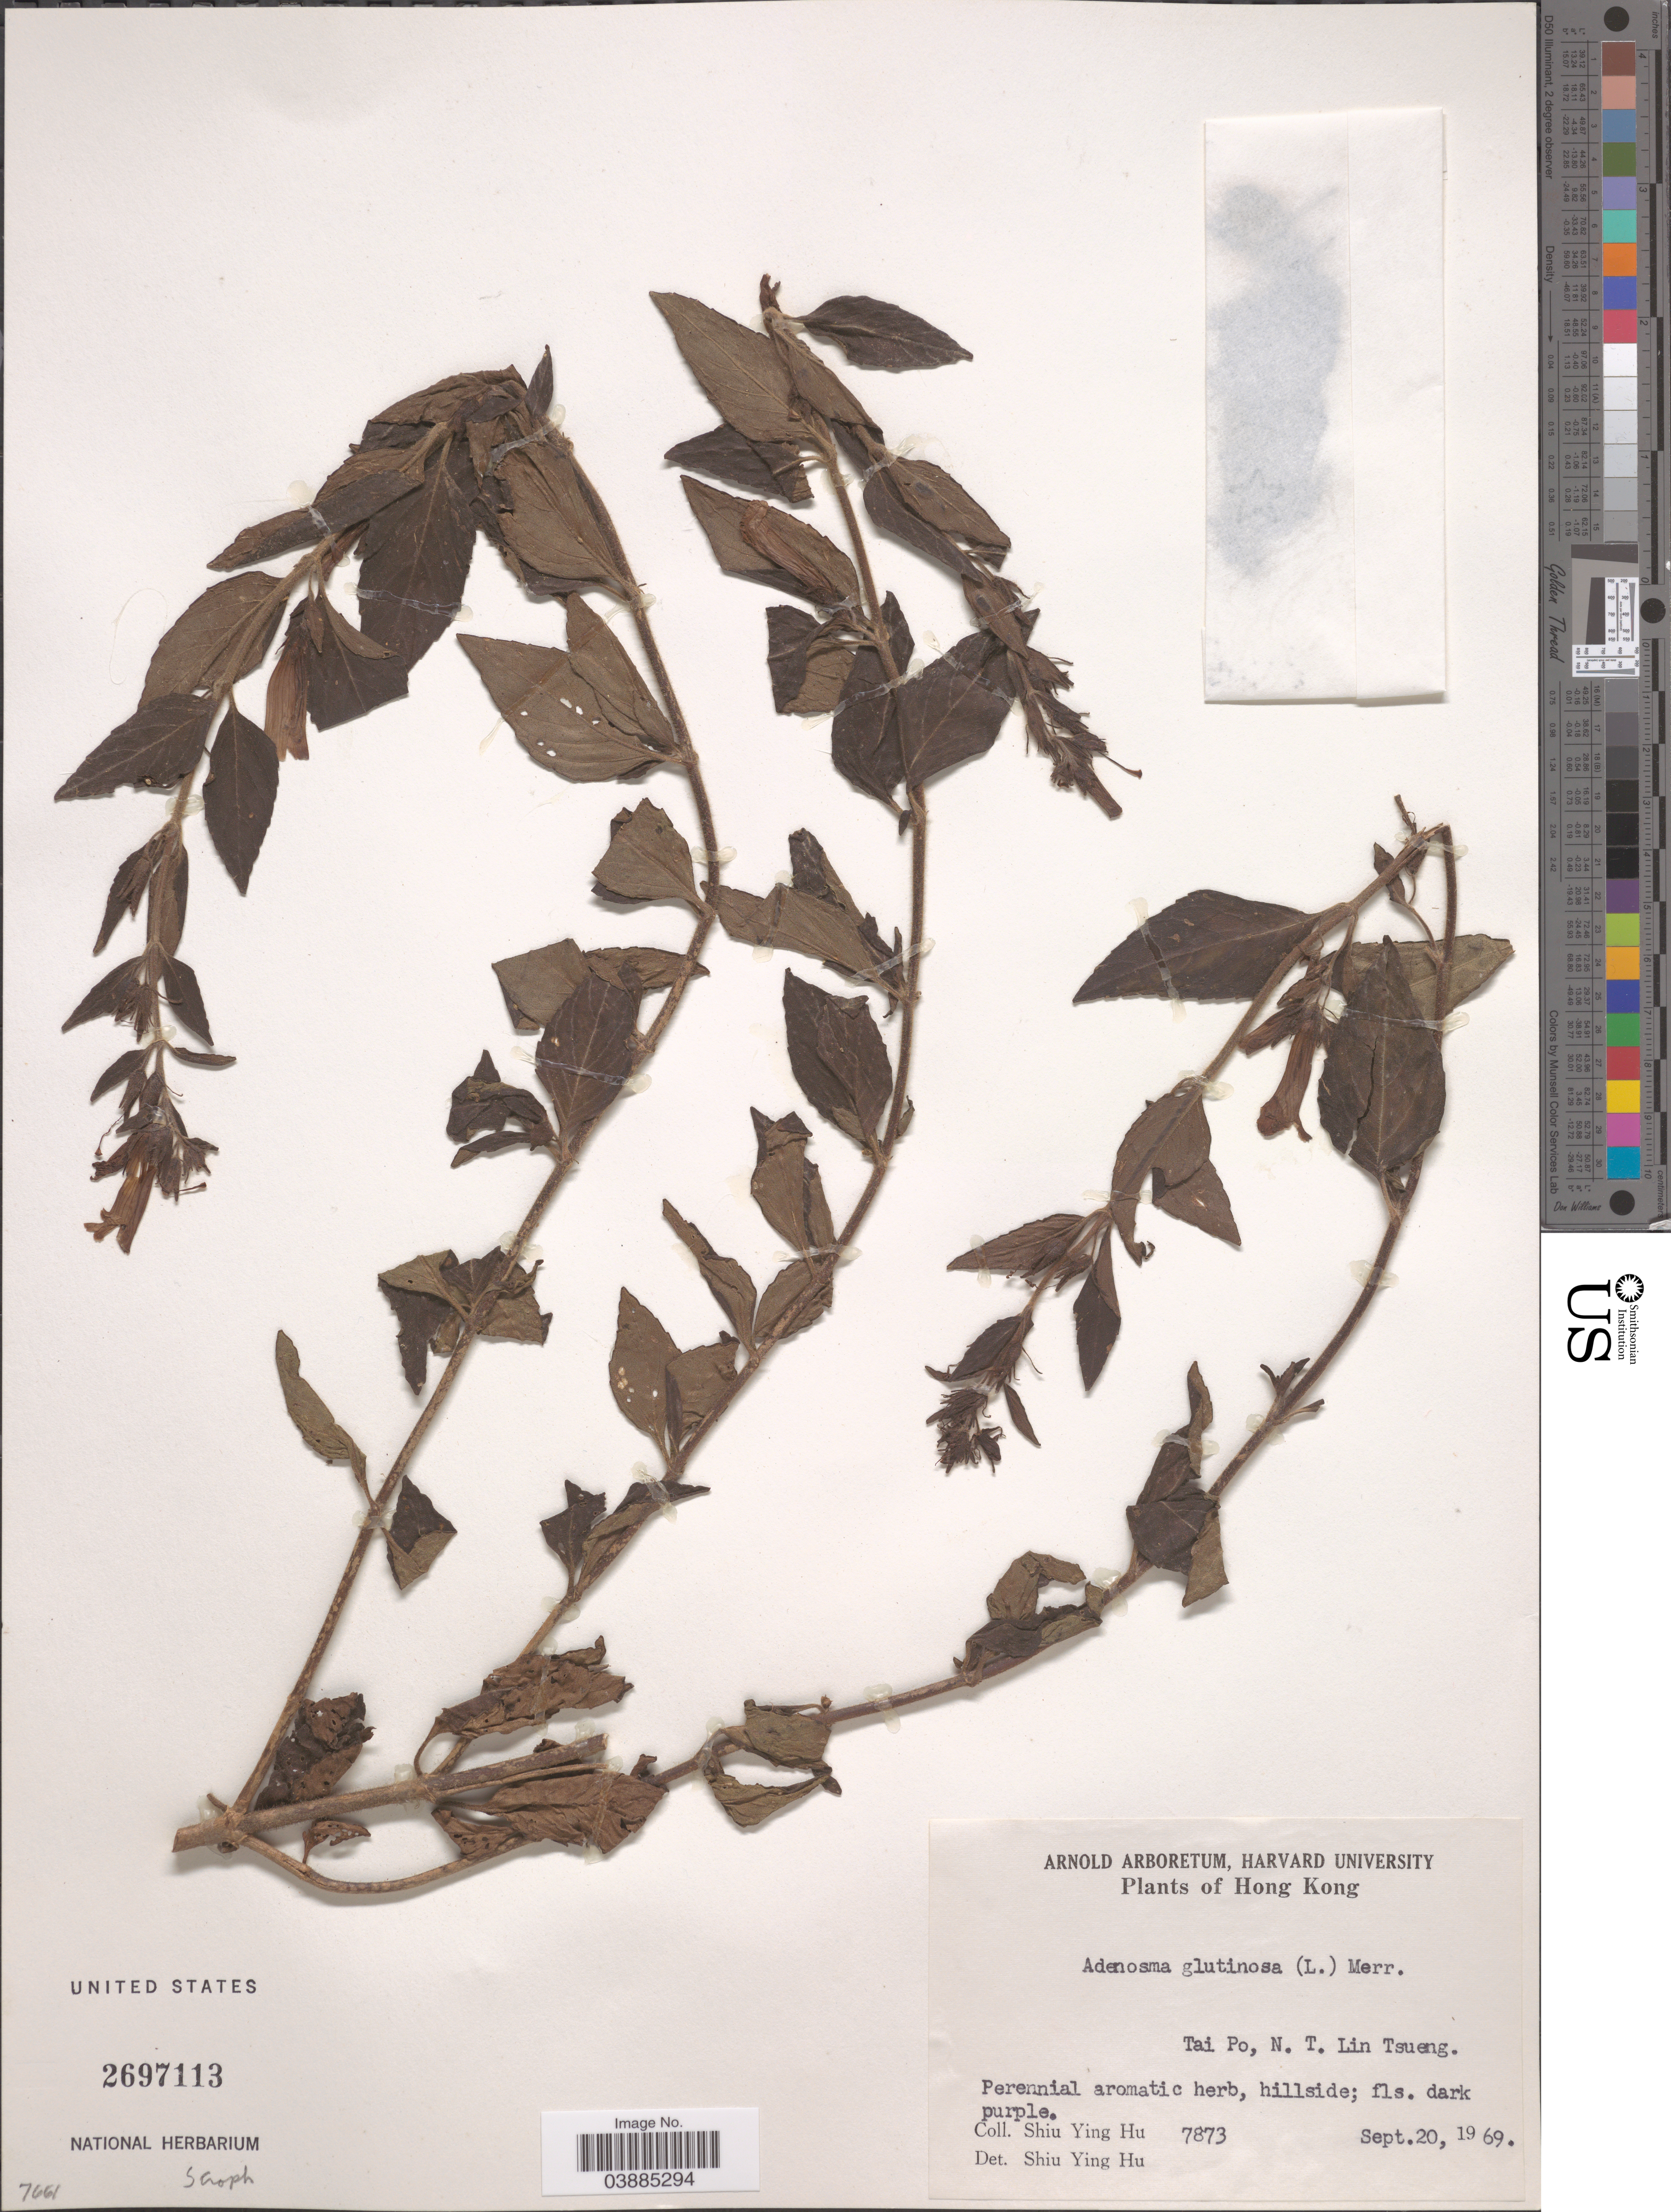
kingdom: Plantae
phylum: Tracheophyta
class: Magnoliopsida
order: Lamiales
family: Plantaginaceae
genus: Adenosma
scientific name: Adenosma glutinosum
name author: (L.) Druce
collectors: S. Y. Hu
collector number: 7873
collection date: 1969-09-20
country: China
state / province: Hong Kong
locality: Tai Po., N.T. Lin Tsueng.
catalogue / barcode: US 2697113